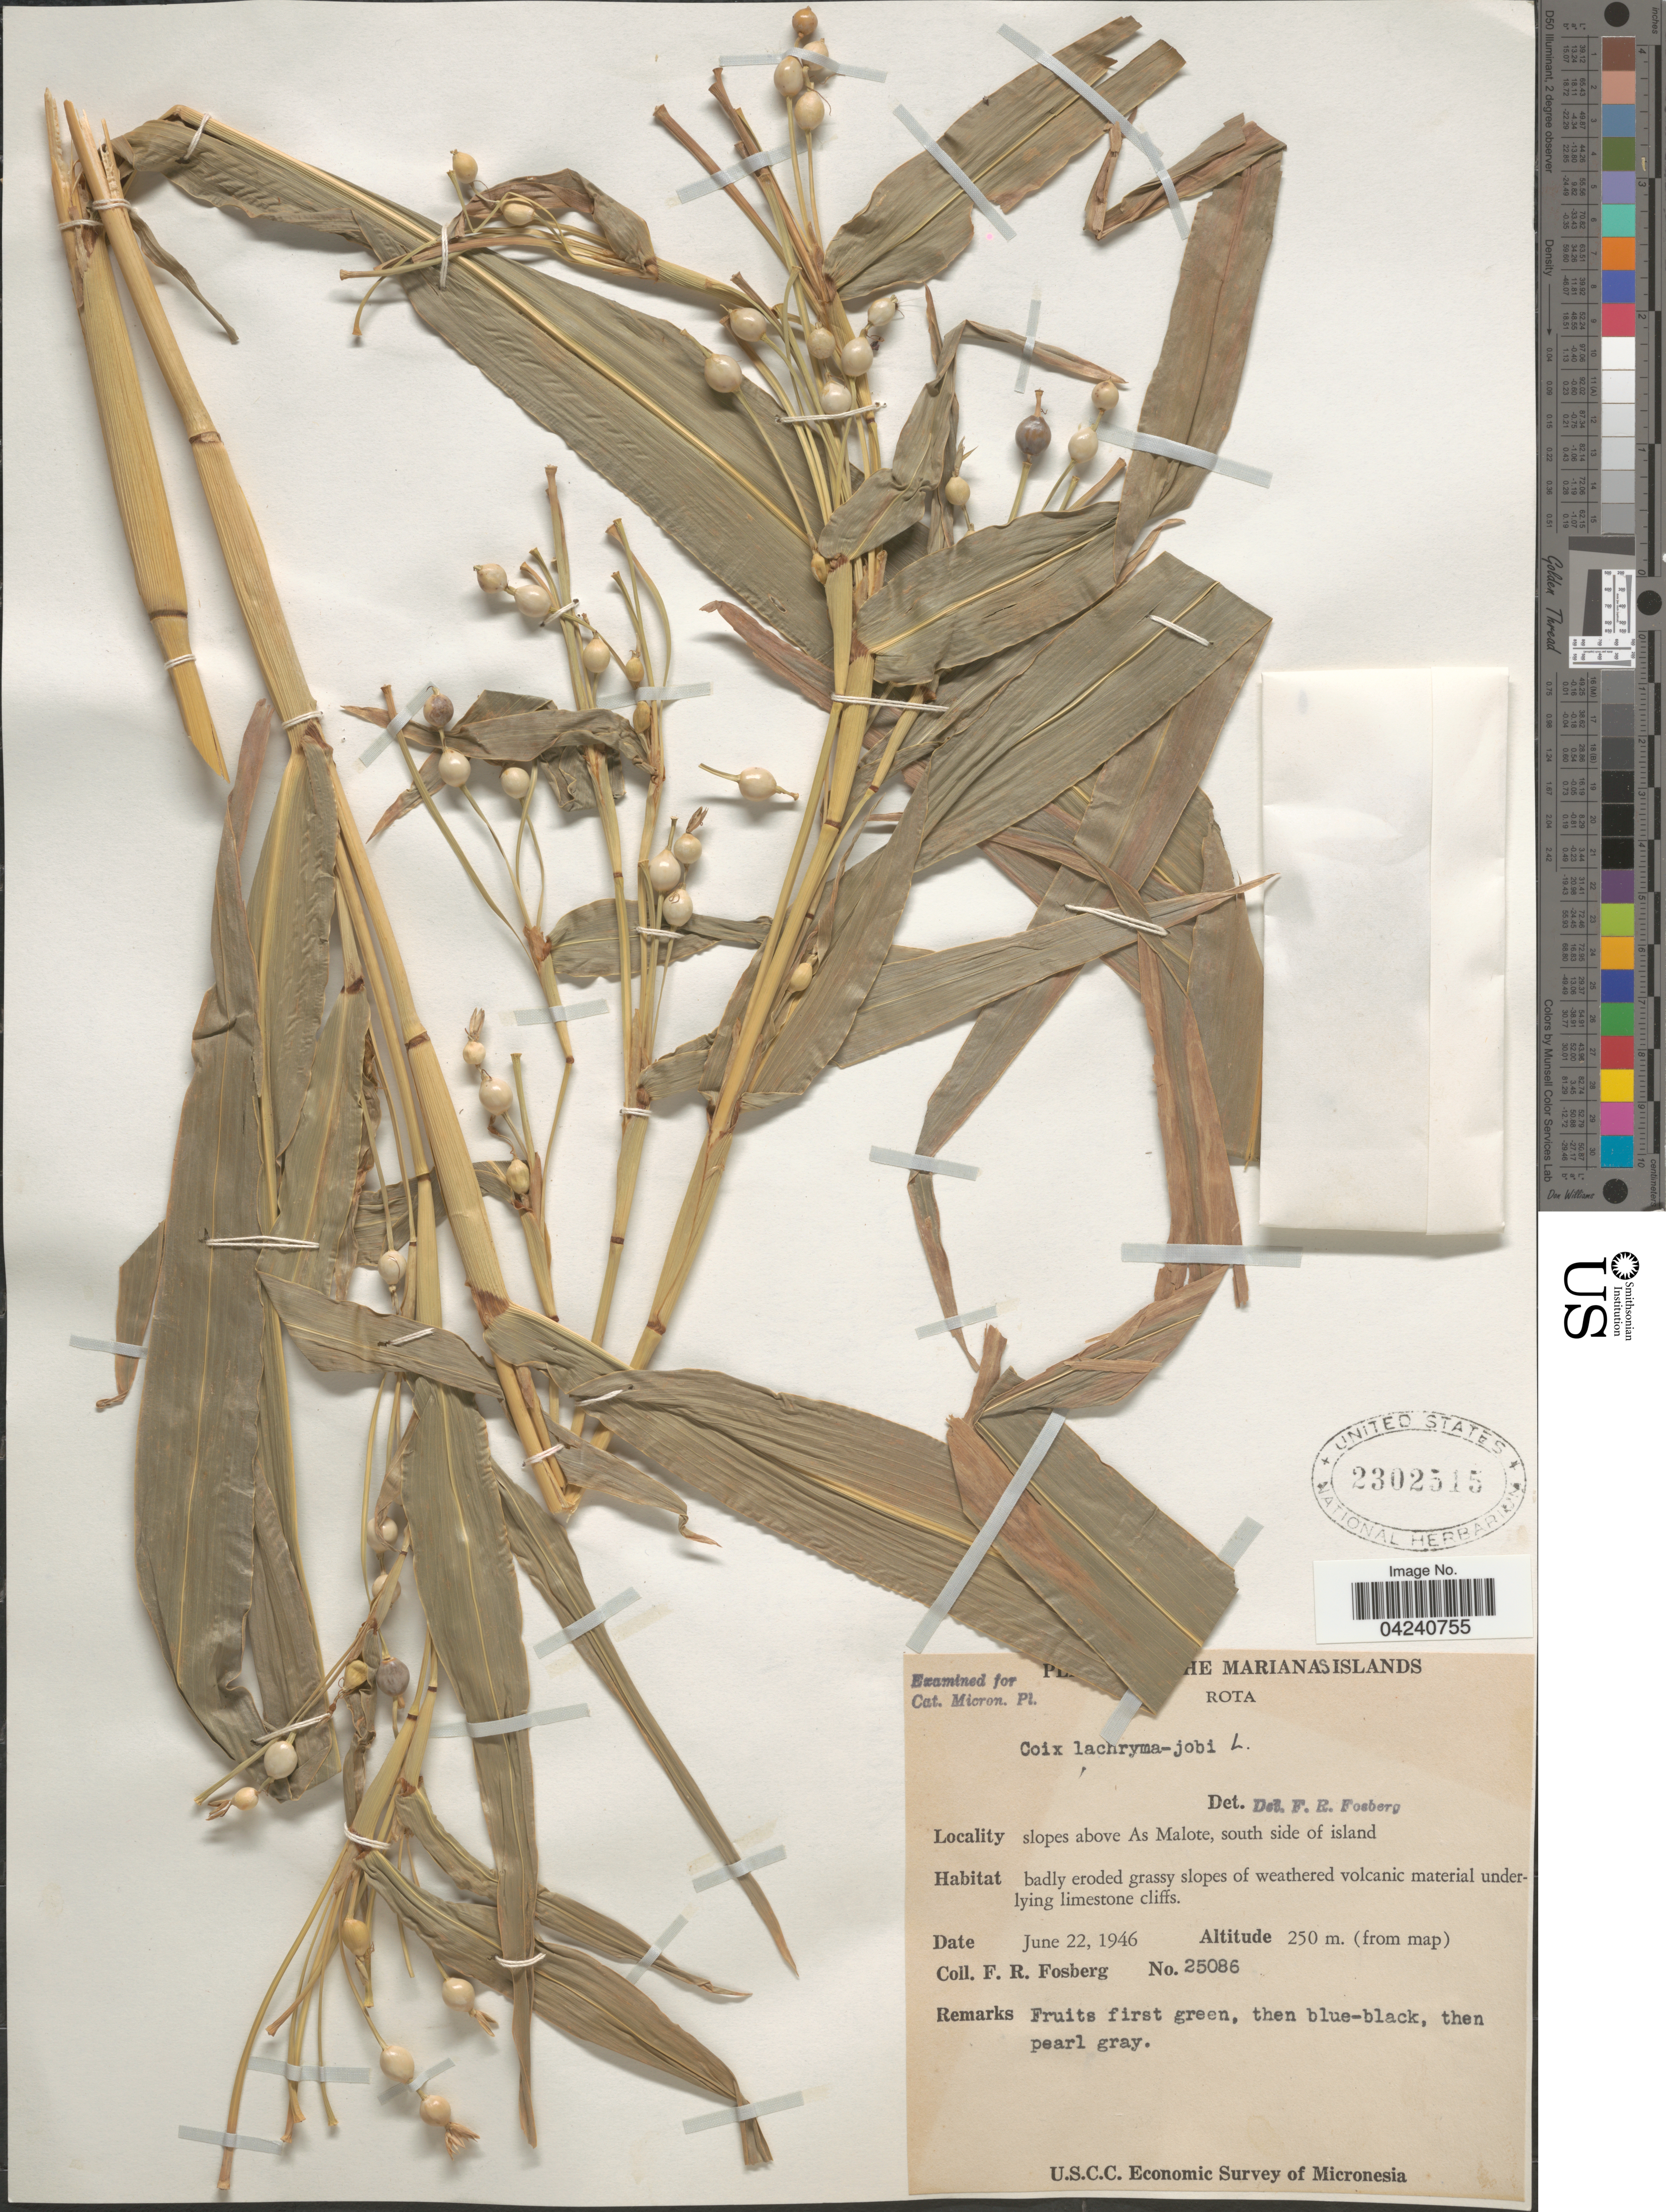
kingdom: Plantae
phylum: Tracheophyta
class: Liliopsida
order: Poales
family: Poaceae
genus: Coix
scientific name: Coix lacryma-jobi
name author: L.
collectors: F. R. Fosberg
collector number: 25086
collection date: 1946-06-22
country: Northern Mariana Islands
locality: The Marianas Islands. Rota. Slopes above As Malote, south side of island. U.S.C.C. Economic Survey of Micronesia.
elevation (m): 250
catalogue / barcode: US 2302515